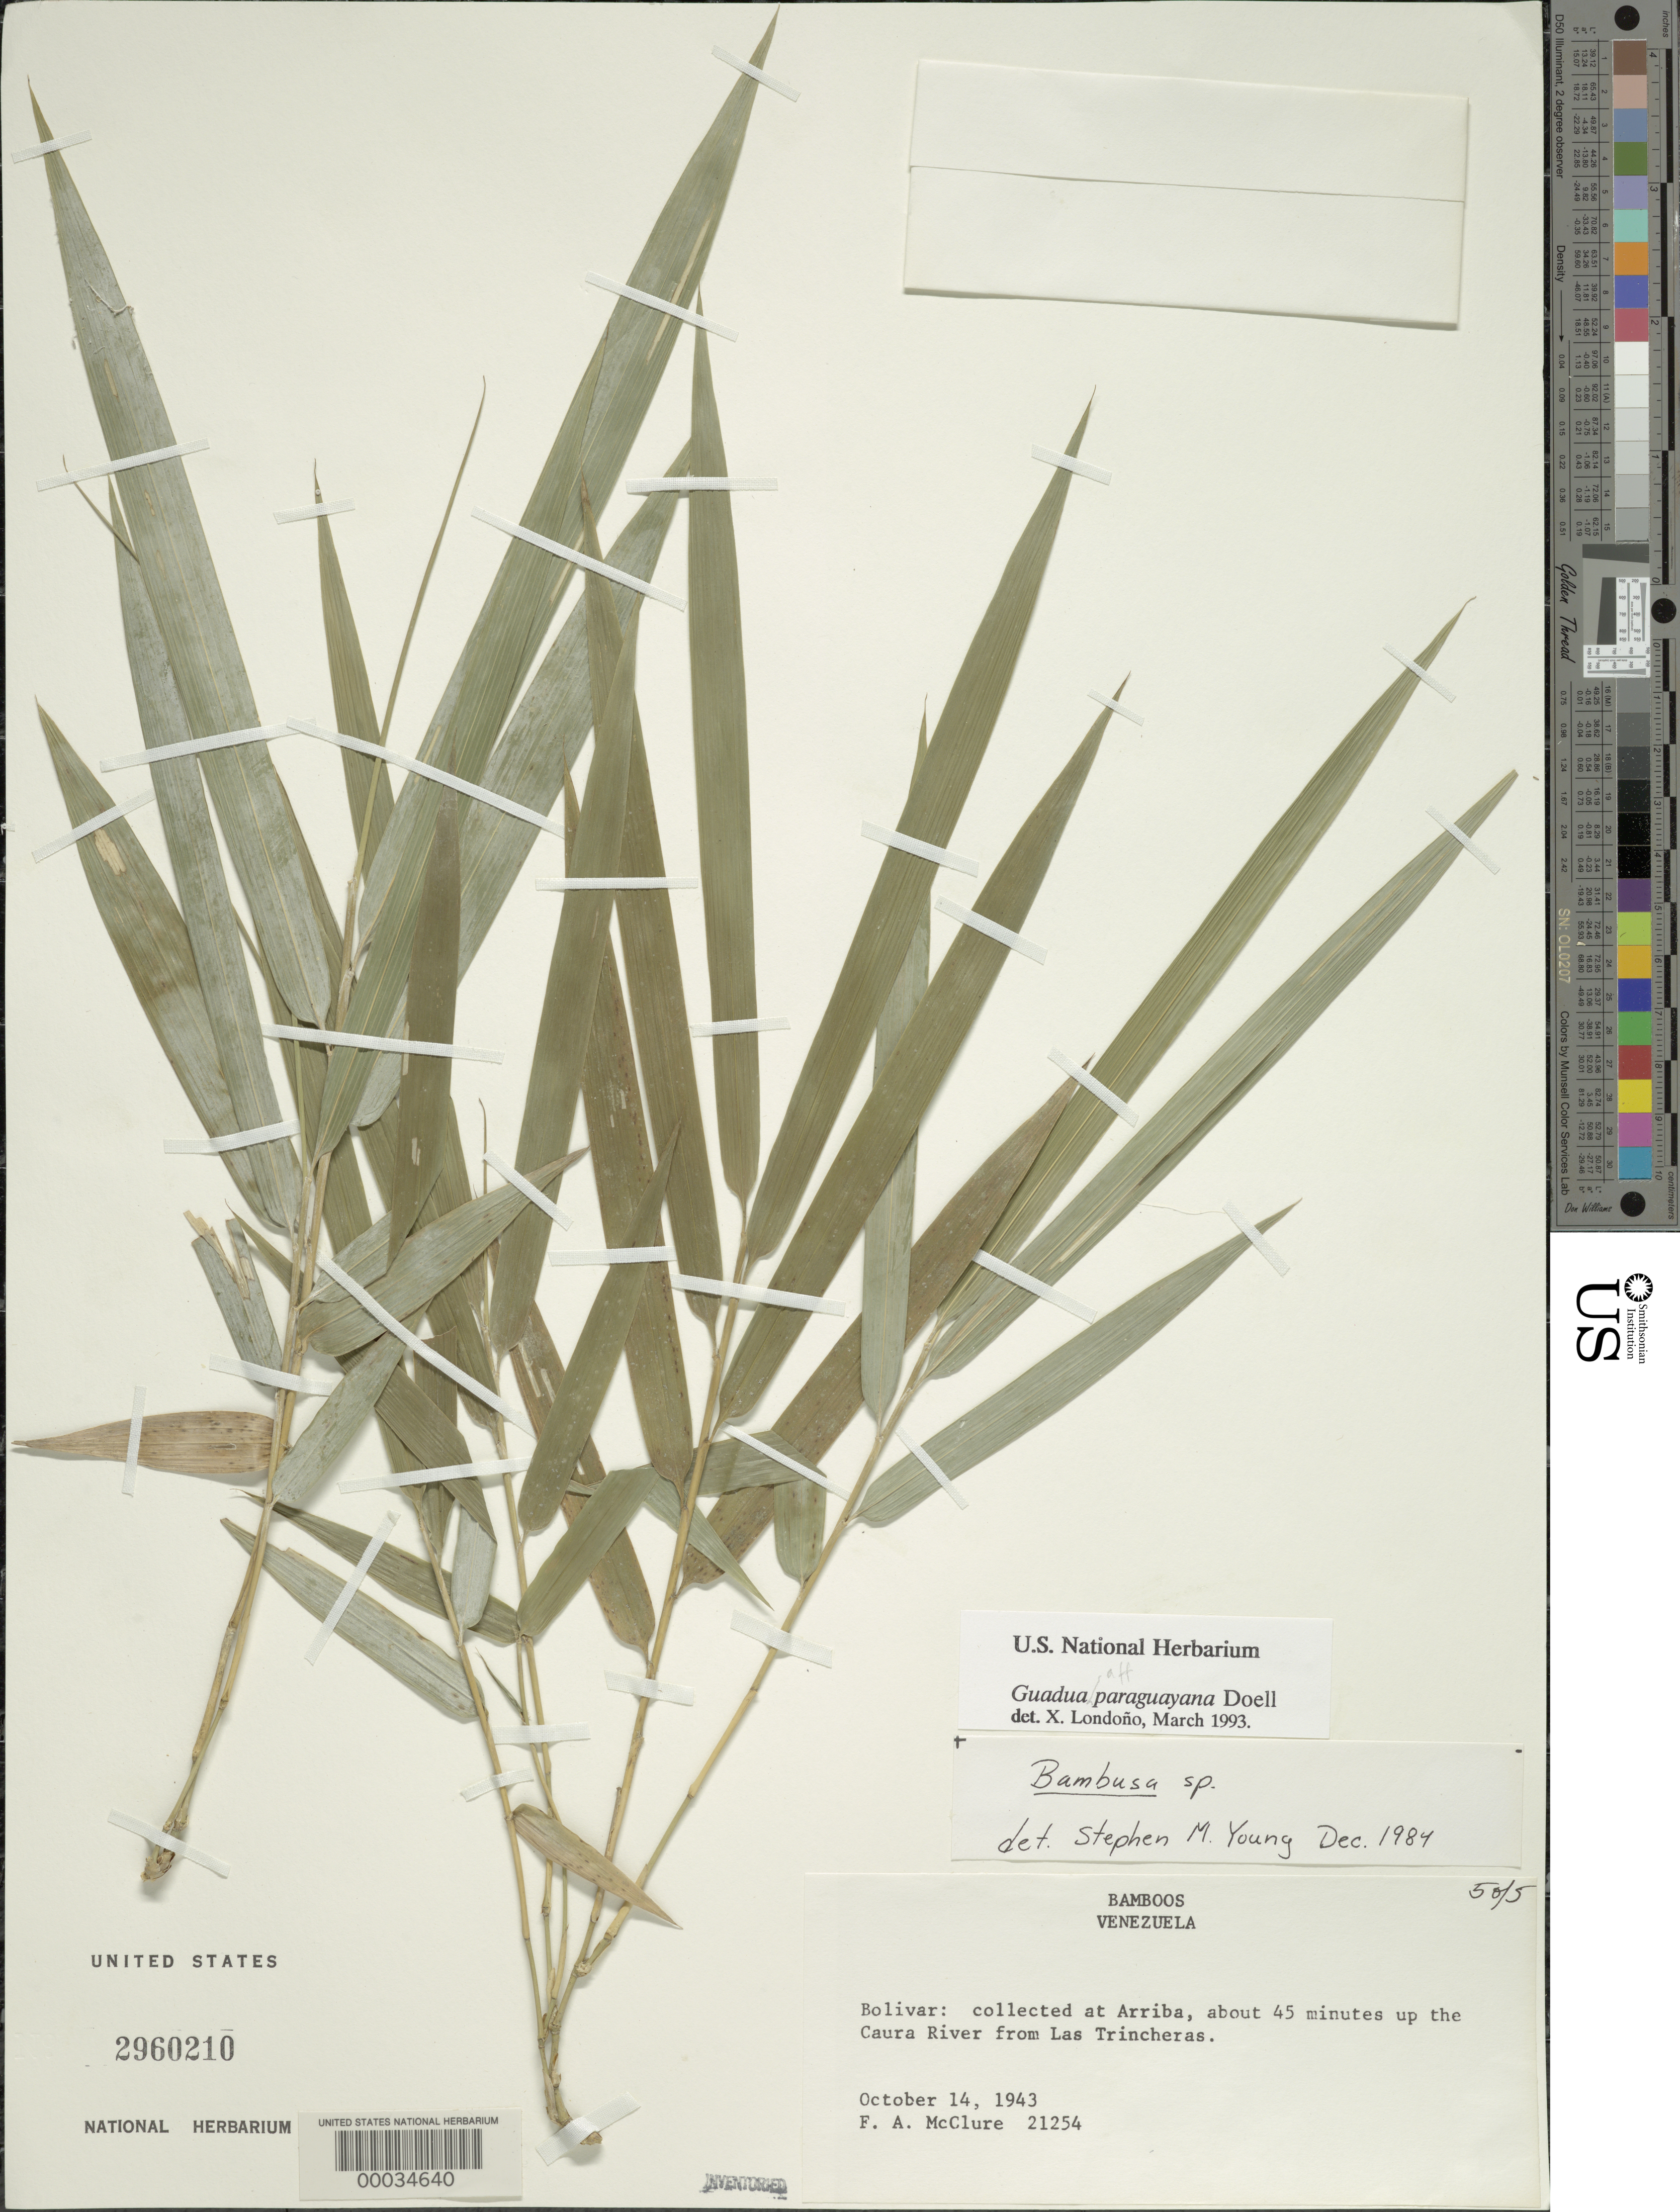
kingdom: Plantae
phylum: Tracheophyta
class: Liliopsida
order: Poales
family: Poaceae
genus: Guadua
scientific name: Guadua paraguayana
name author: Döll in Mart.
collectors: F. A. McClure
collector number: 21254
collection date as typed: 14 Oct 1943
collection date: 1943-10-14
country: Venezuela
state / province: Bolivar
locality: Caura river, las trincheras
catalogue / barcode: US 2960210